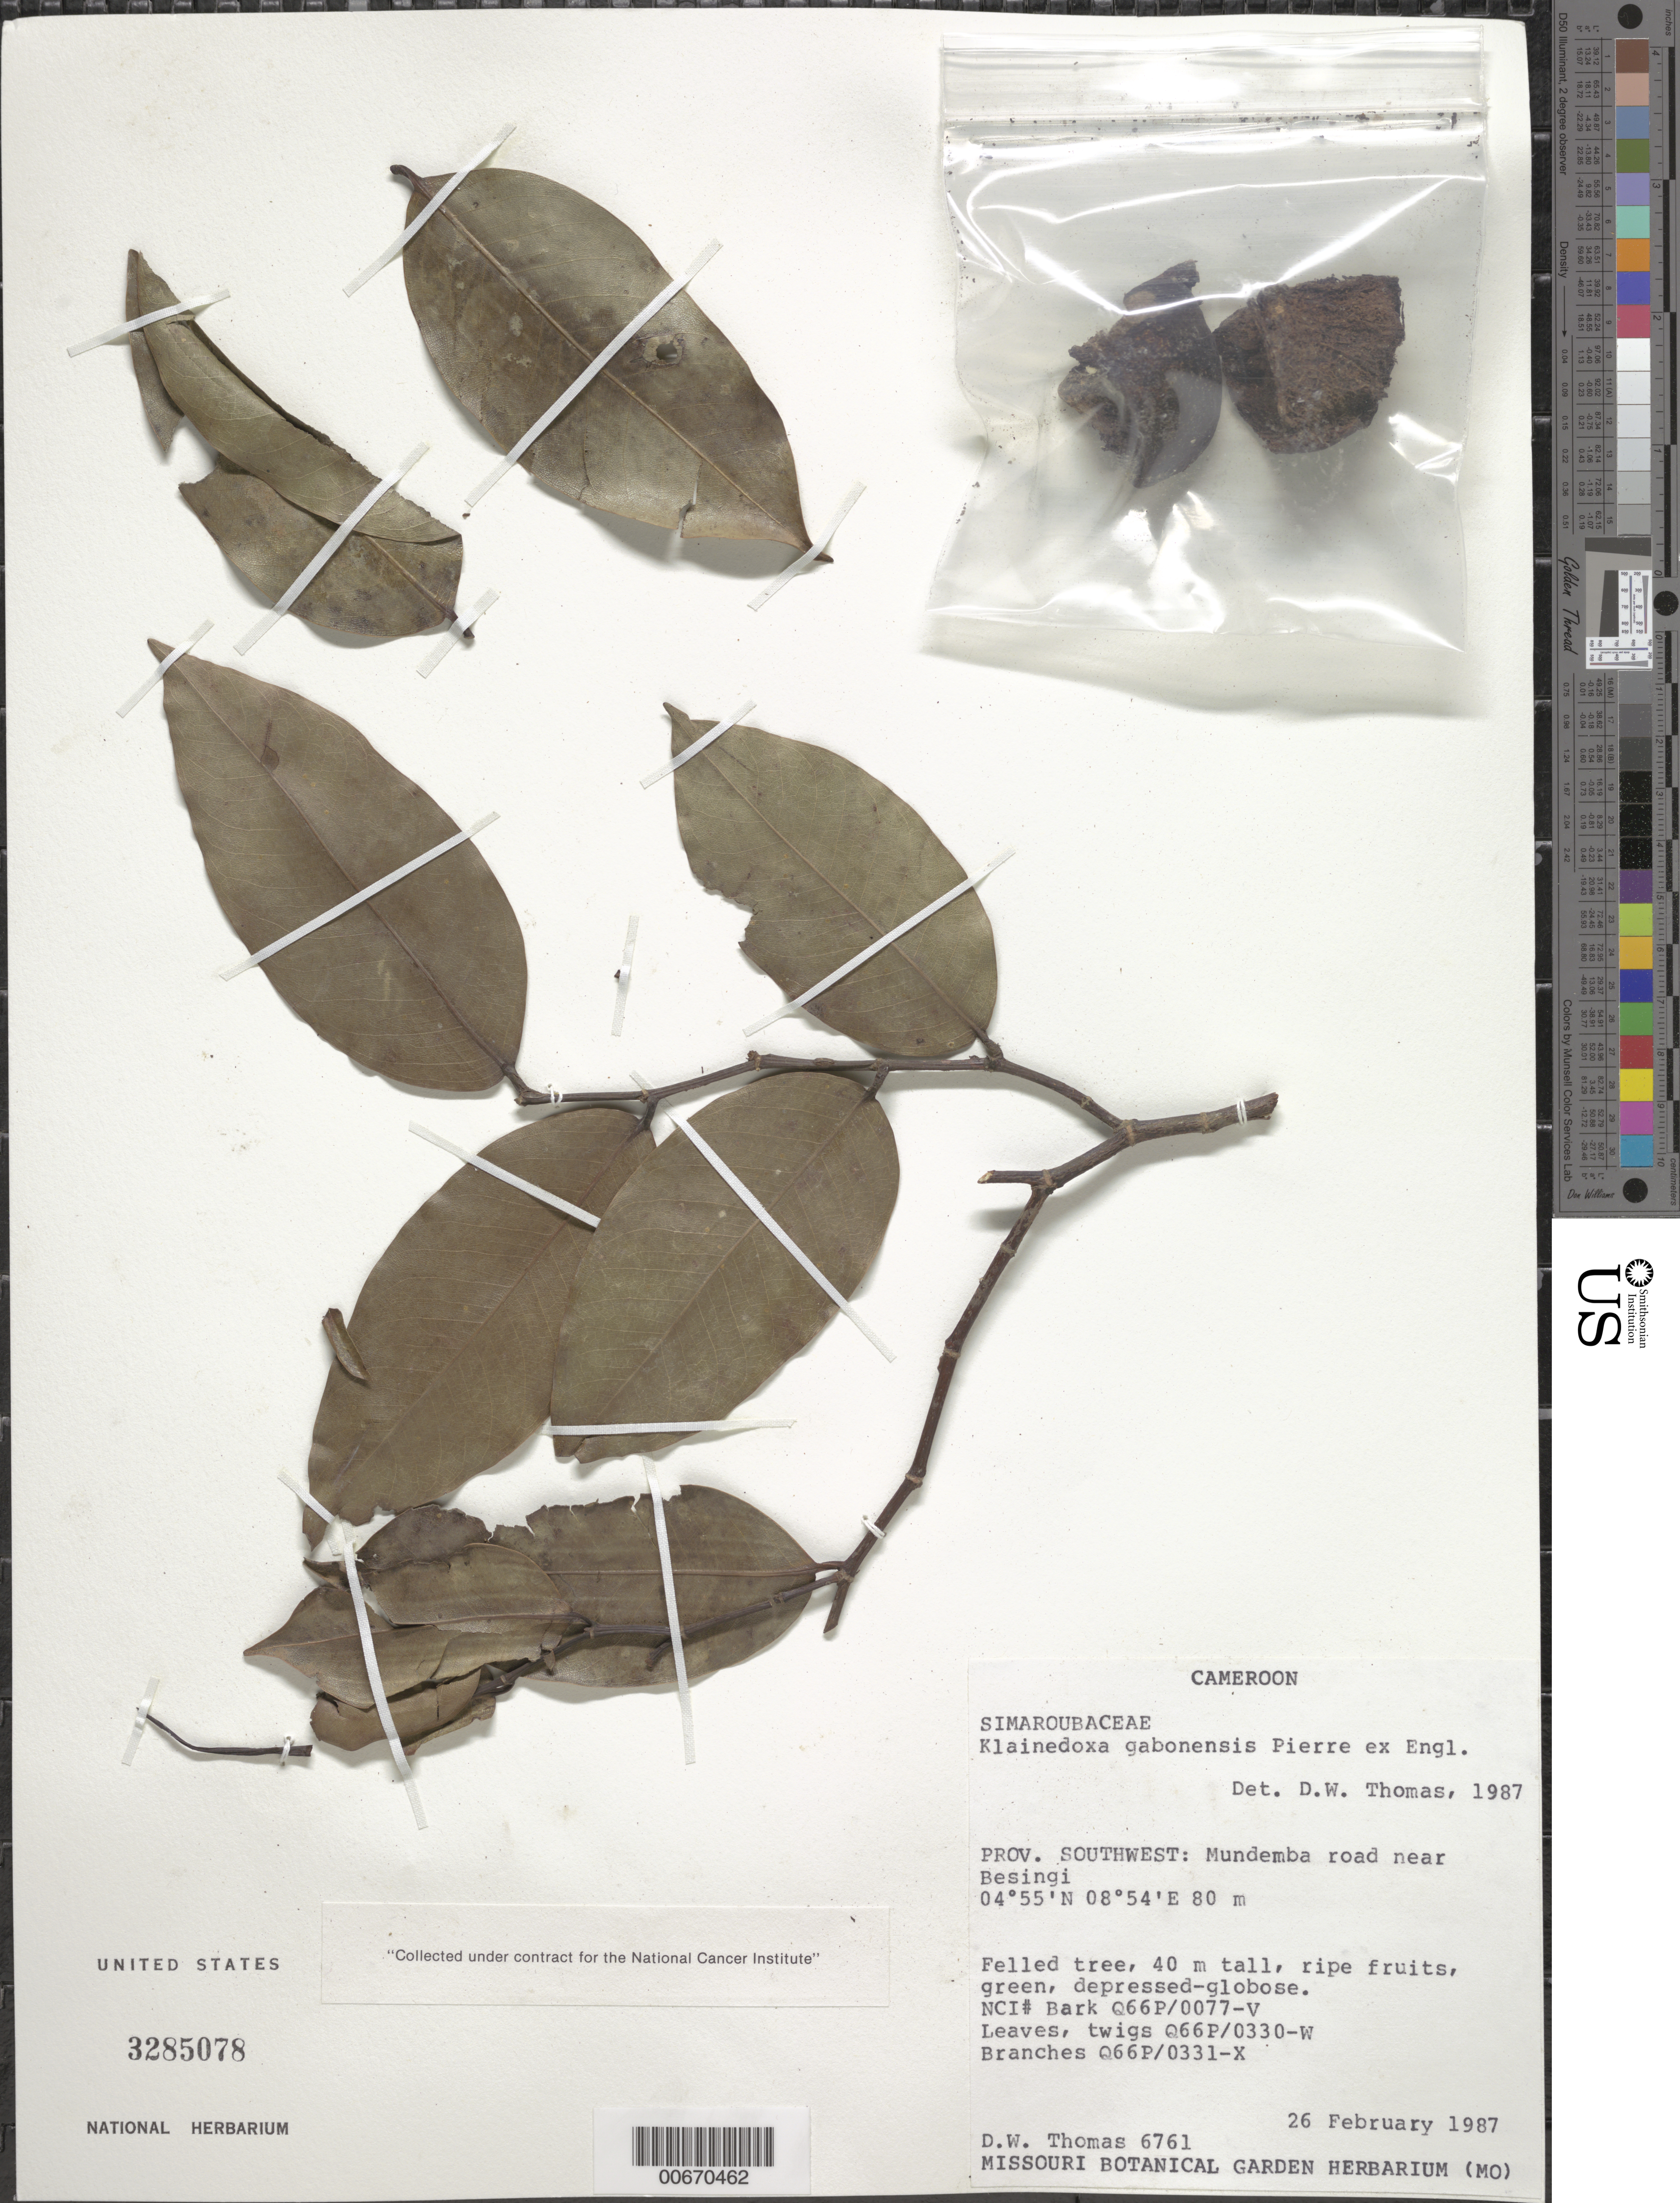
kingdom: Plantae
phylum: Tracheophyta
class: Magnoliopsida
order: Malpighiales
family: Irvingiaceae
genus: Klainedoxa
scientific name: Klainedoxa gabonensis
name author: Pierre ex Engl.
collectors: D. W. Thomas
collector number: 6761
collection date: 1987-02-26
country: Cameroon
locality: Prov. Southwest: Mundemba road near Besingi.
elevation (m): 80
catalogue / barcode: US 3285078